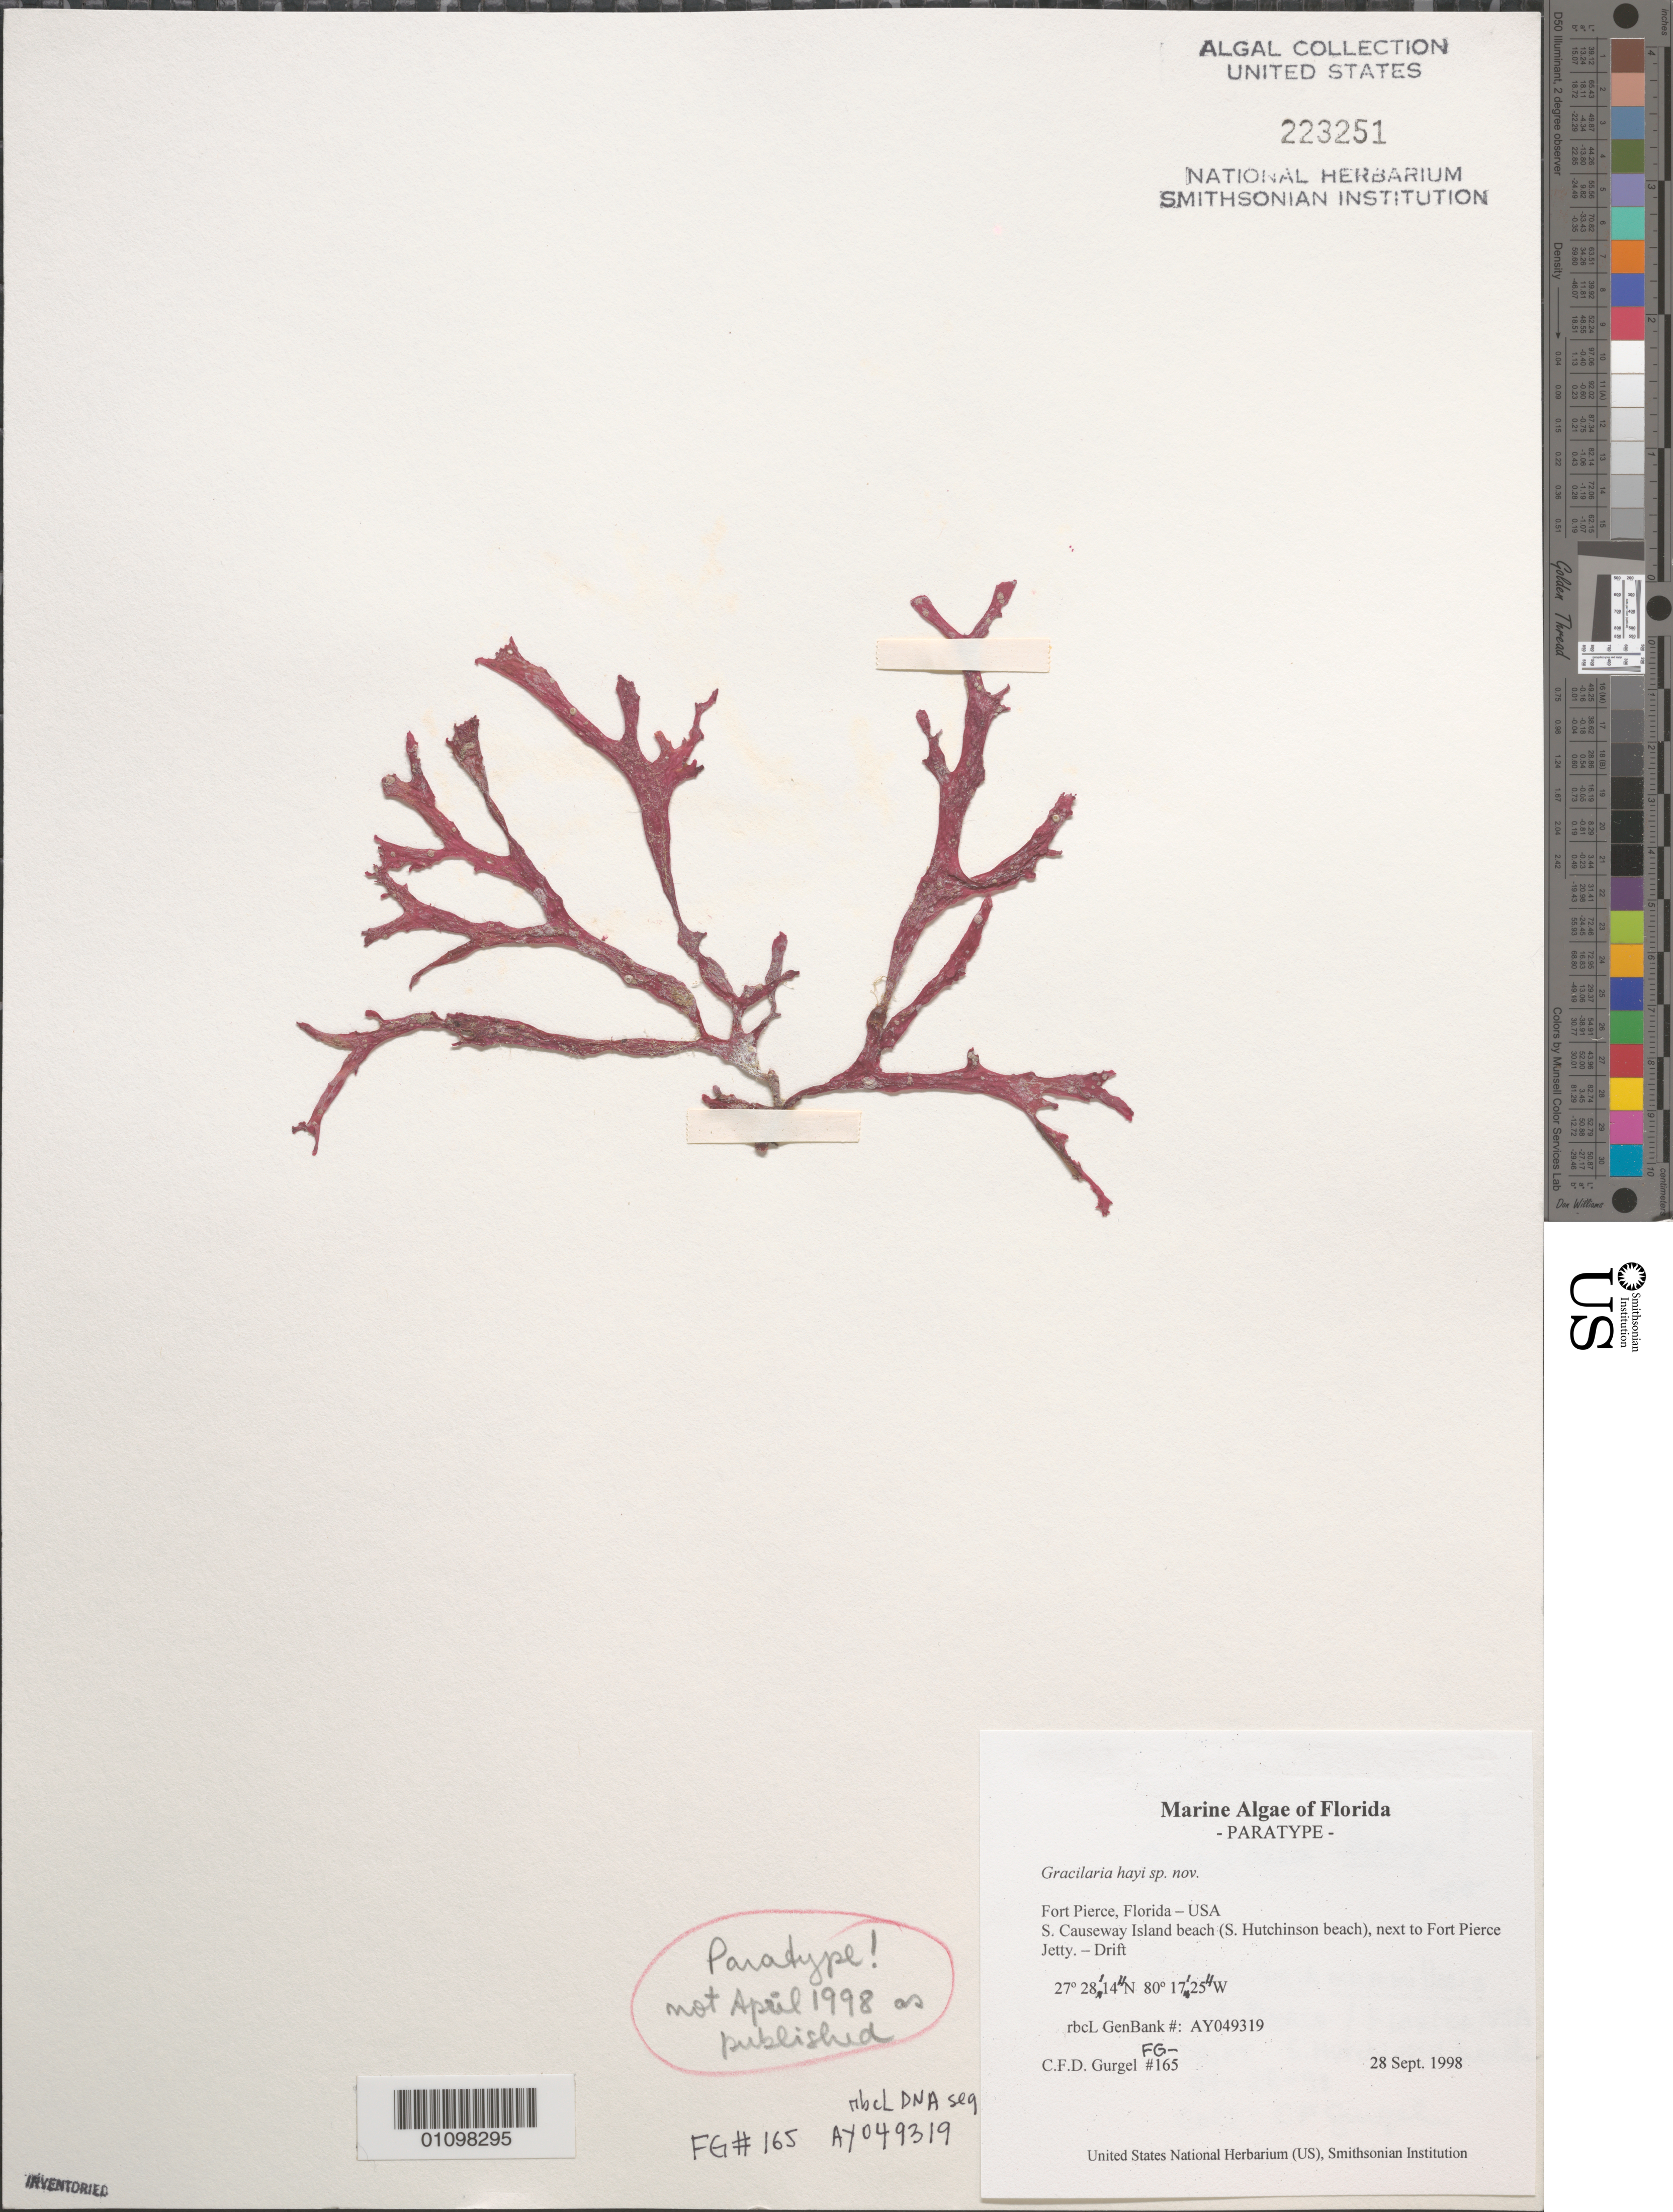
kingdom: Plantae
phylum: Rhodophyta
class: Florideophyceae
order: Gracilariales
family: Gracilariaceae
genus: Gracilaria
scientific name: Gracilaria hayi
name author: Gurgel et al. in I.A. Abbott & McDermid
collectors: C. Gurgel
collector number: FG-165 & rcbL GenBank AY049319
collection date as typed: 28 Sep 1998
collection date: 1998-09-28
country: United States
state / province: Florida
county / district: Saint Lucie County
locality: Fort Pierce, South Causeway Island beach (South Hutchinson Beach), next to Fort Pierce jetty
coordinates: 27 28'14"N, 80 17'25"W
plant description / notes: Paratype; date is 28 September 1998 and not April 1998 as published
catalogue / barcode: US 223251